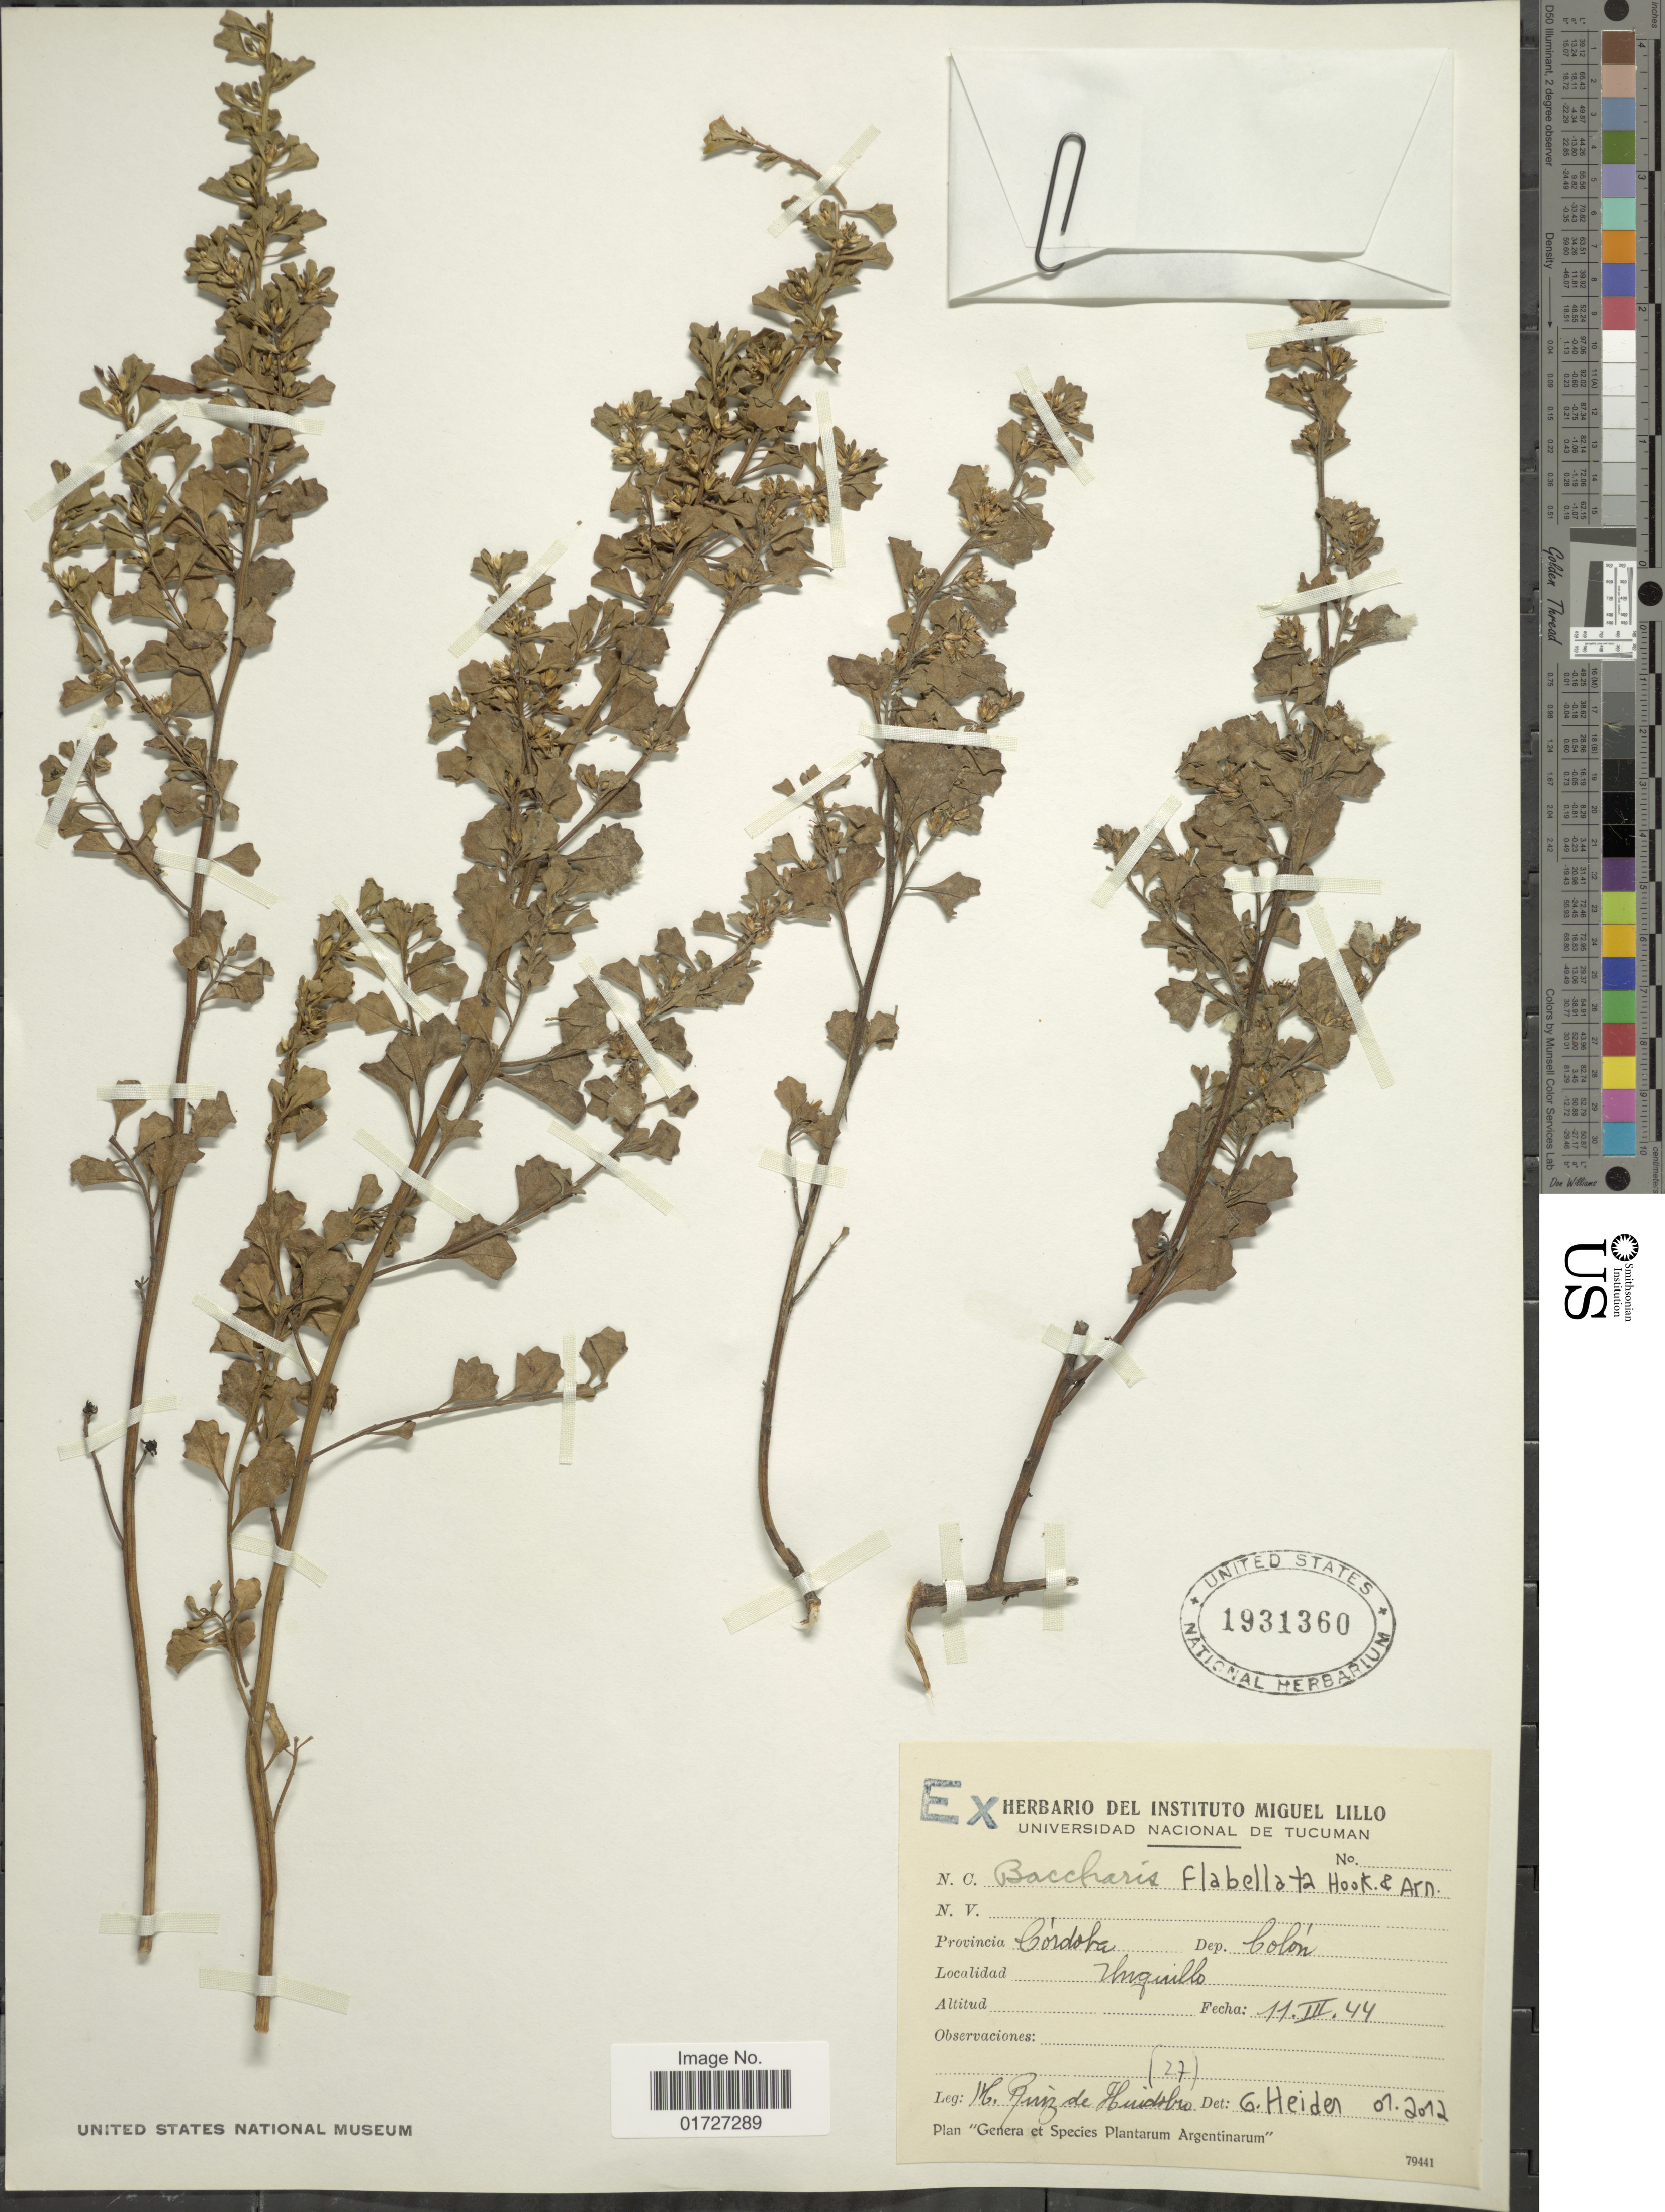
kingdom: Plantae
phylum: Tracheophyta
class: Magnoliopsida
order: Asterales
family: Asteraceae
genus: Baccharis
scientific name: Baccharis flabellata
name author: Hook. & Arn.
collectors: M. Ruiz Huidobro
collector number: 27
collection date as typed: Transcribed d/m/y: 11/3/44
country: Argentina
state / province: Cordoba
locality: Dep. Colon, Unquillo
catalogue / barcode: US 1931360